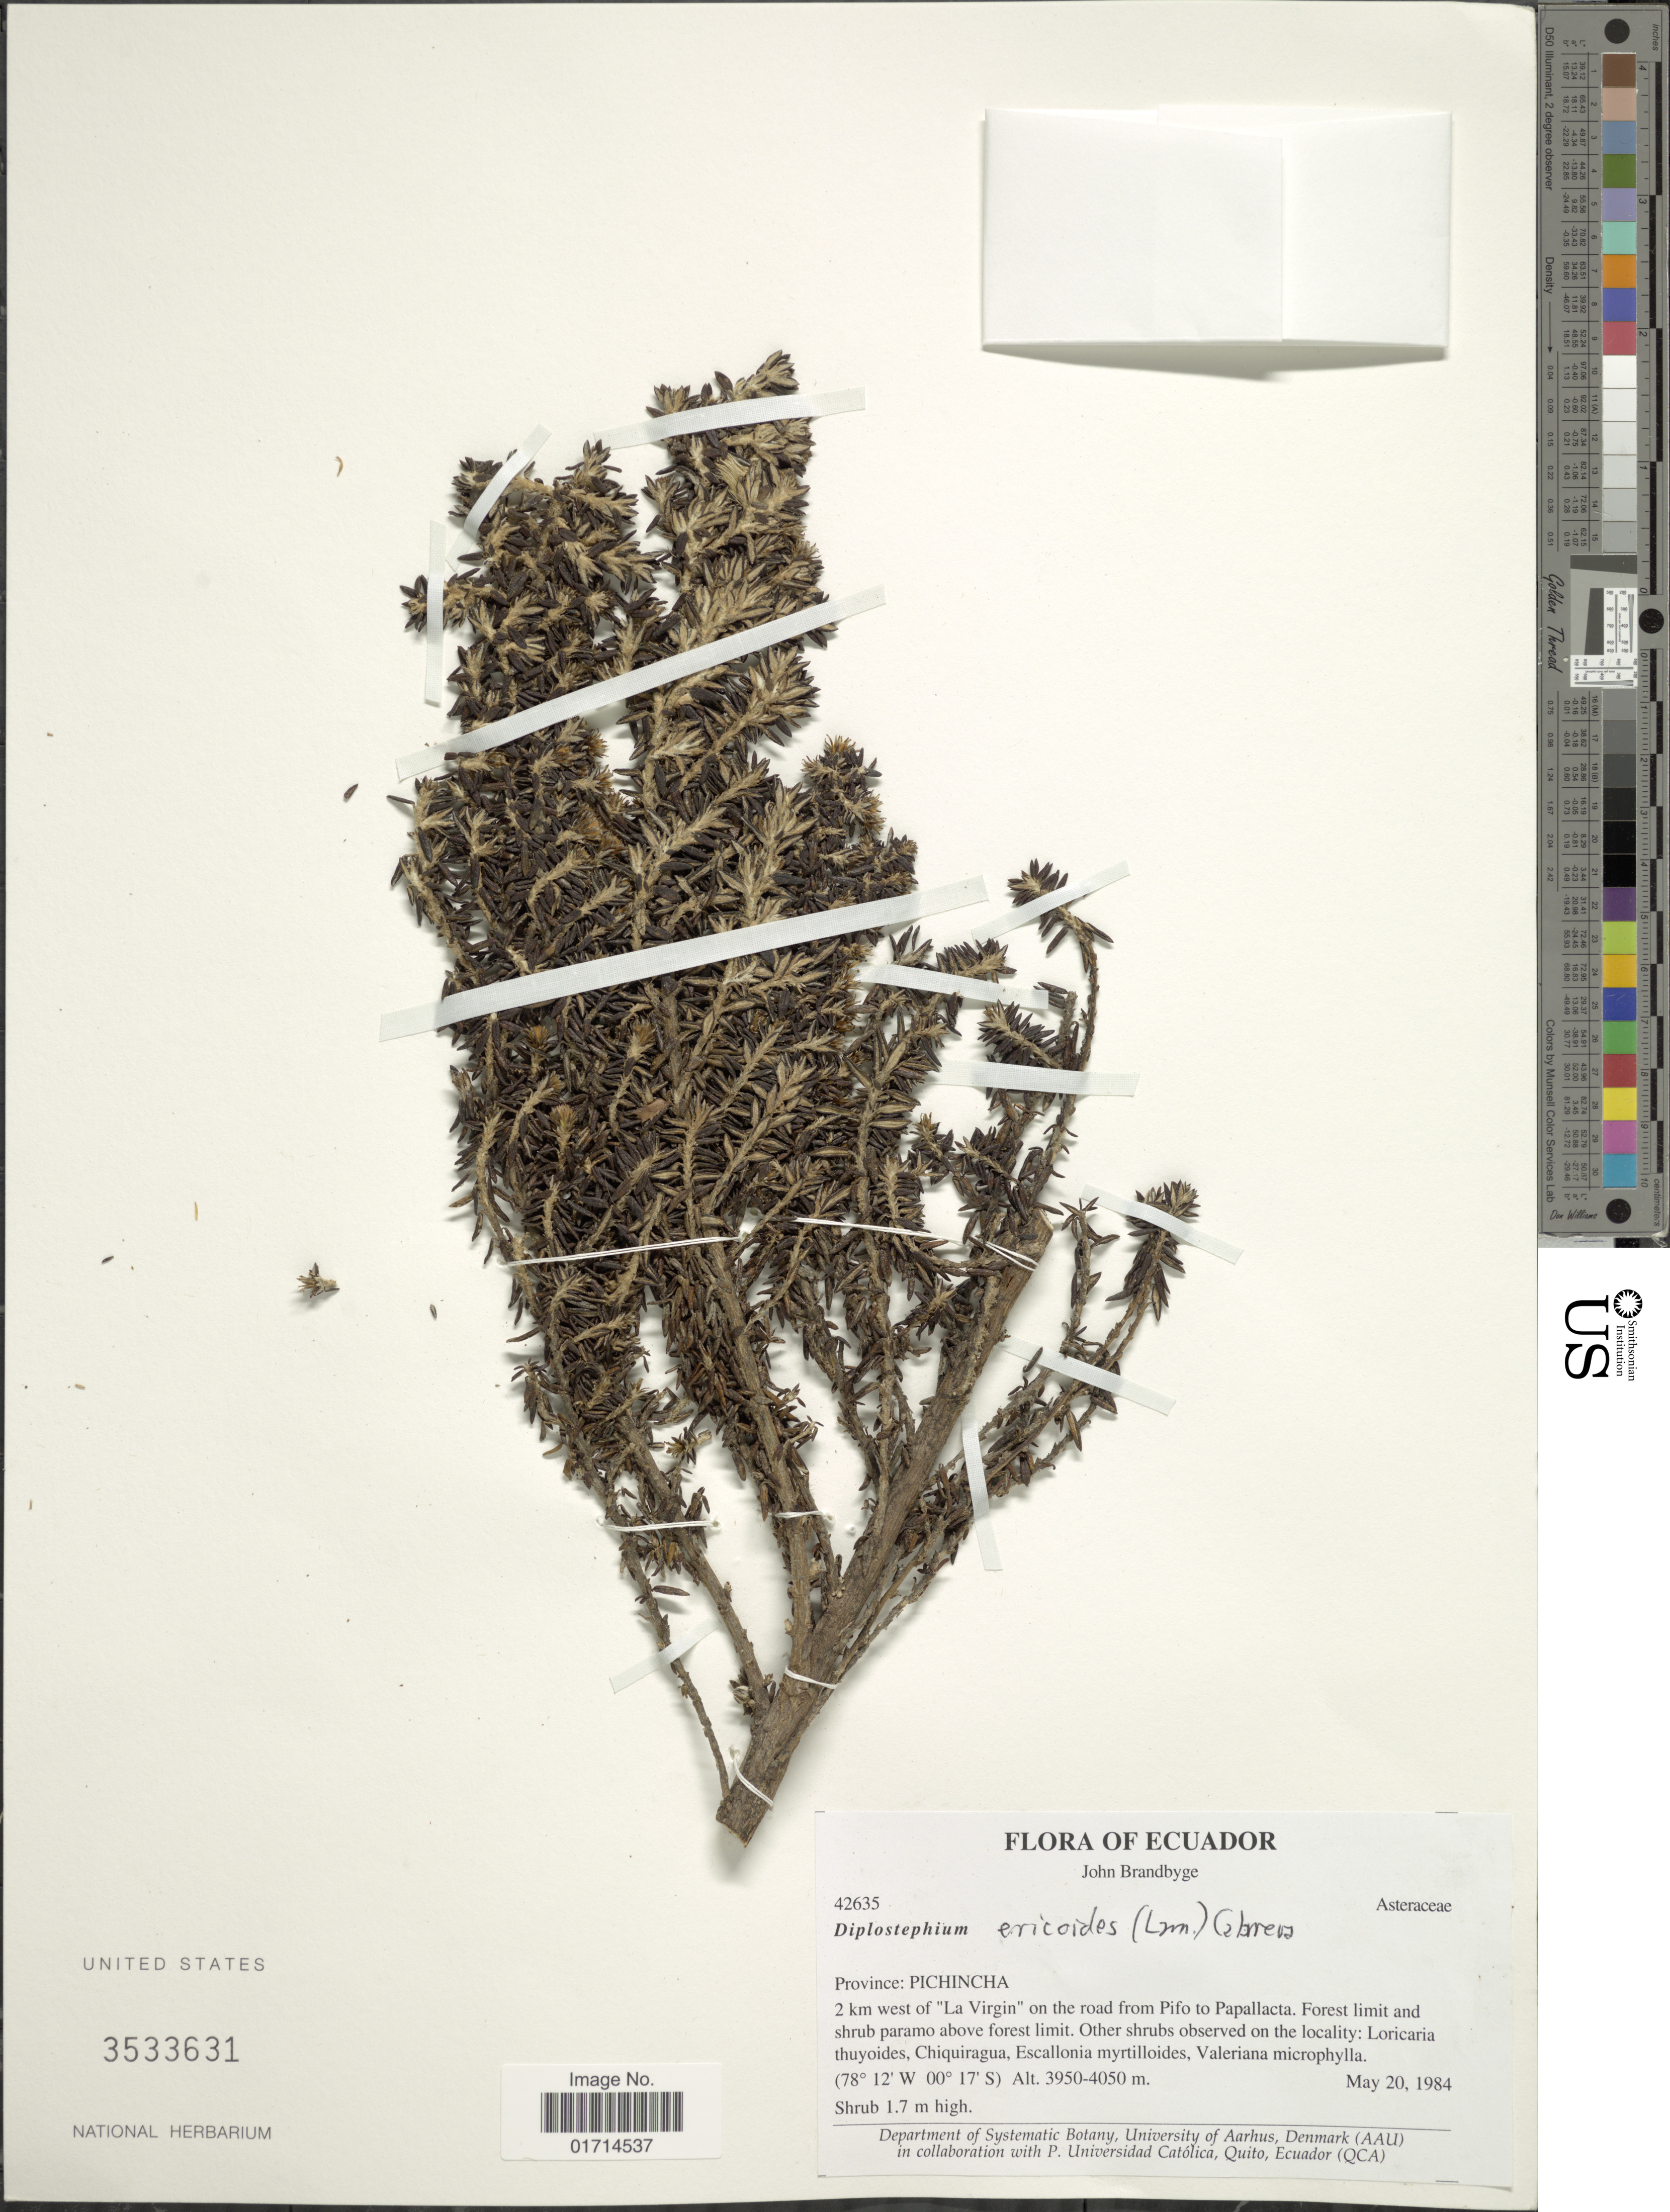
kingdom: Plantae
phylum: Tracheophyta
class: Magnoliopsida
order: Asterales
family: Asteraceae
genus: Diplostephium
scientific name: Diplostephium ericoides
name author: (Lam.) Cabrera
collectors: J. Brandbyge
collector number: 42635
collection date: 1984-05-20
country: Ecuador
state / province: Pichincha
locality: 2 km west of "La Virgin" on the road from Pifo to Papallacta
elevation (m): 3950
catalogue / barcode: US 3533631